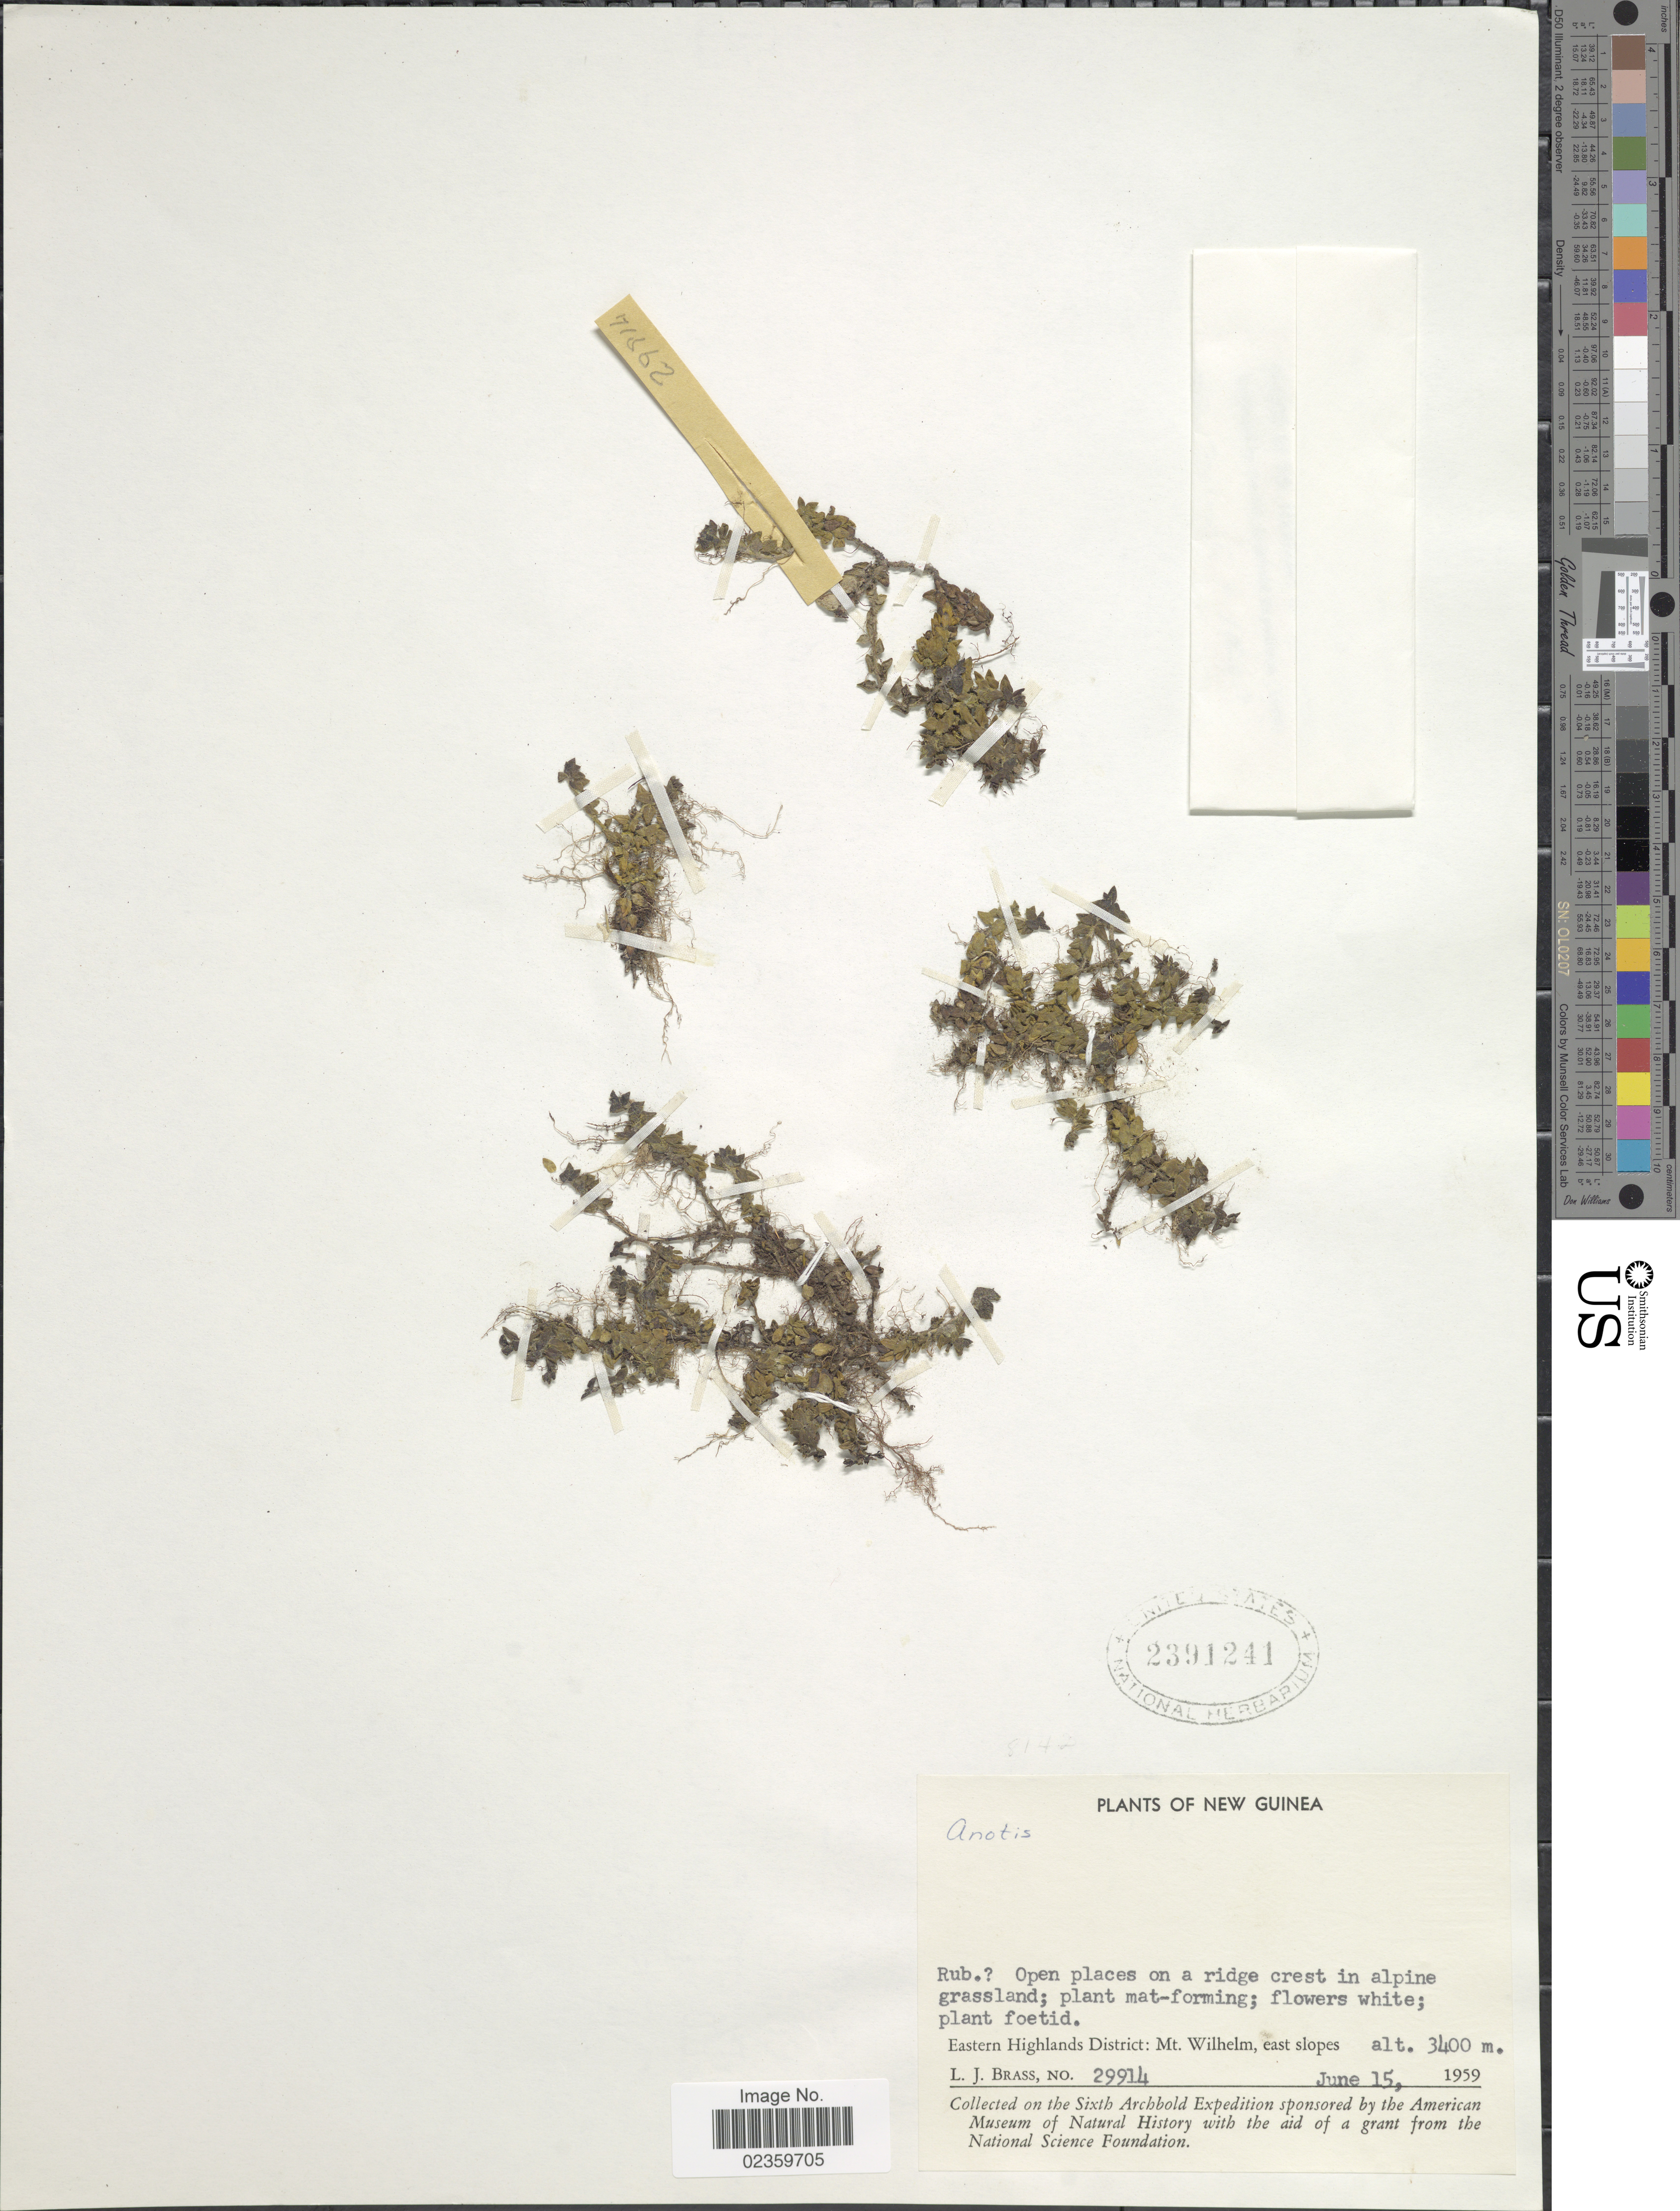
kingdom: Plantae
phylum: Tracheophyta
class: Magnoliopsida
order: Gentianales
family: Rubiaceae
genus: Neanotis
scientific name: Neanotis hirsuta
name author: (L. f.) W.H. Lewis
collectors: L. J. Brass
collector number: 29914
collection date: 1959-06-15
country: Papua New Guinea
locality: New Guinea, Eastern Highlands District: Mt. Wilhelm, east slopes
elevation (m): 3400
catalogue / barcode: US 2391241